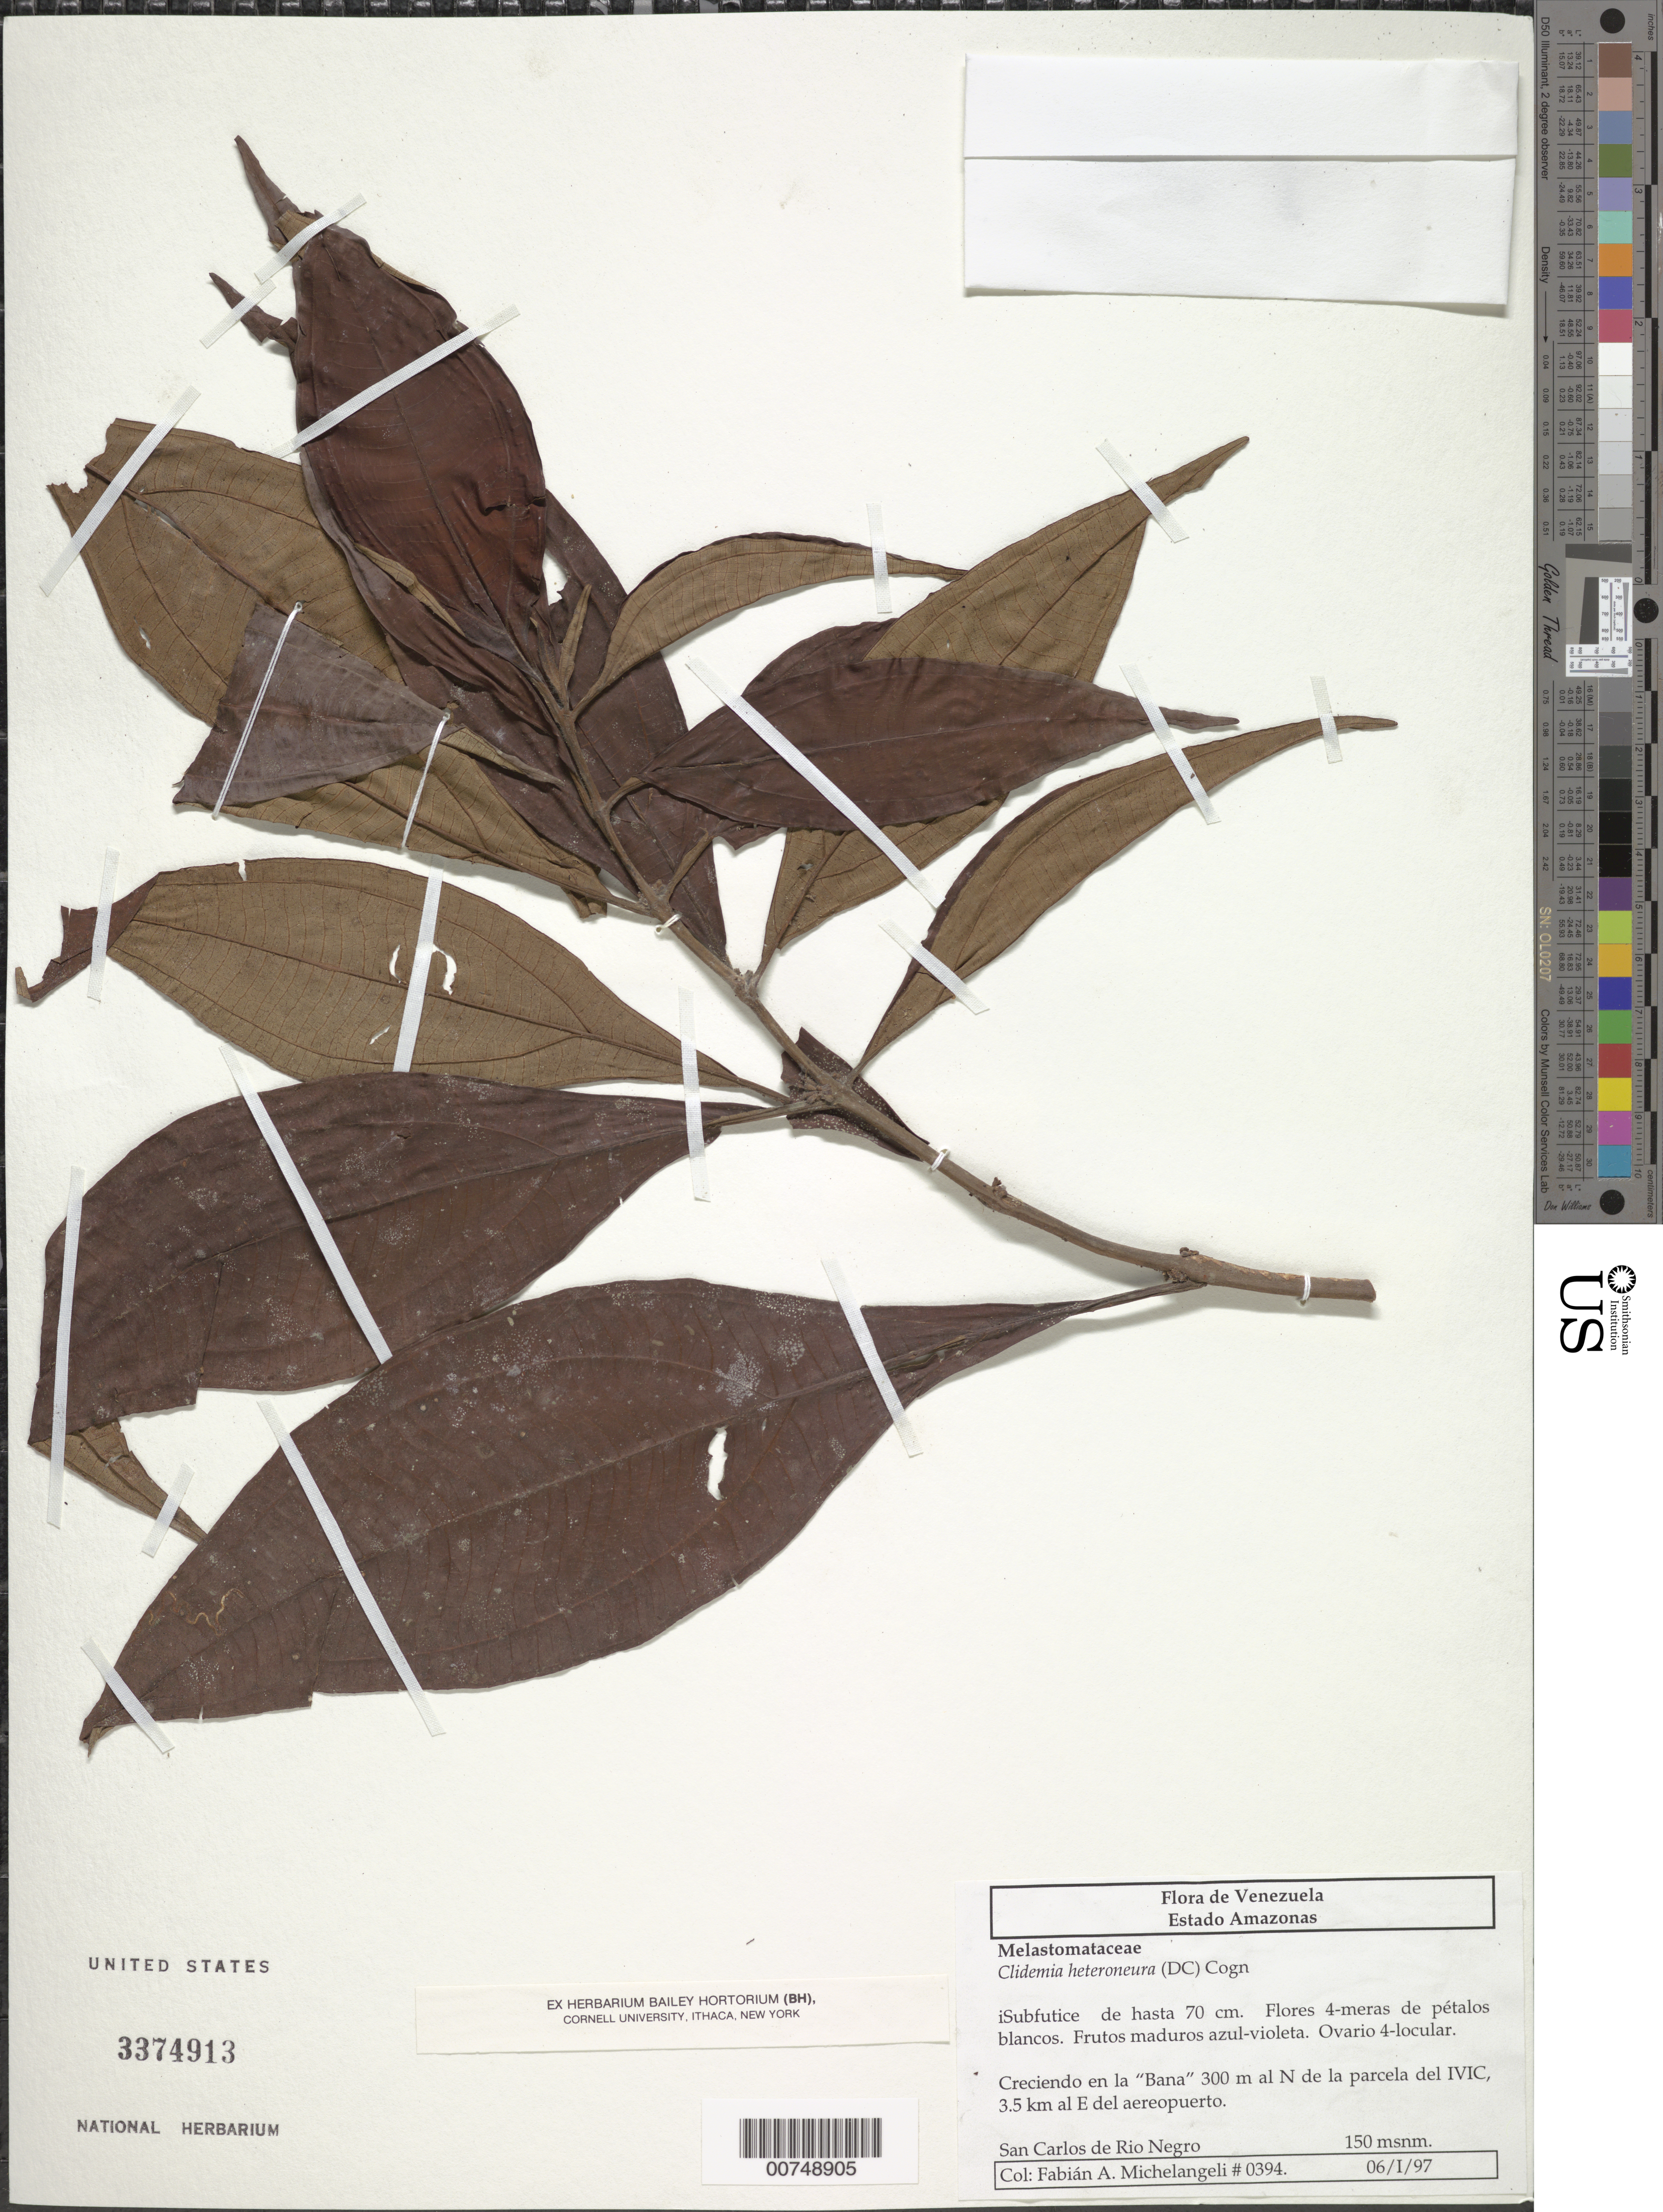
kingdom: Plantae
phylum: Tracheophyta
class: Magnoliopsida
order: Myrtales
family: Melastomataceae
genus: Clidemia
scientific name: Clidemia heteroneura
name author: (DC.) Cogn.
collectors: F. A. Michelangeli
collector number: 394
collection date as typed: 6-Jan-97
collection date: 1997-01-06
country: Venezuela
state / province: Amazonas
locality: San Carlos de Río Negro, 300m al N de la parcela del IVIC, 3.5 km al E del aereopuerto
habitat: Creciendo en la "Bana"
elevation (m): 150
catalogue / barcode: US 3374913